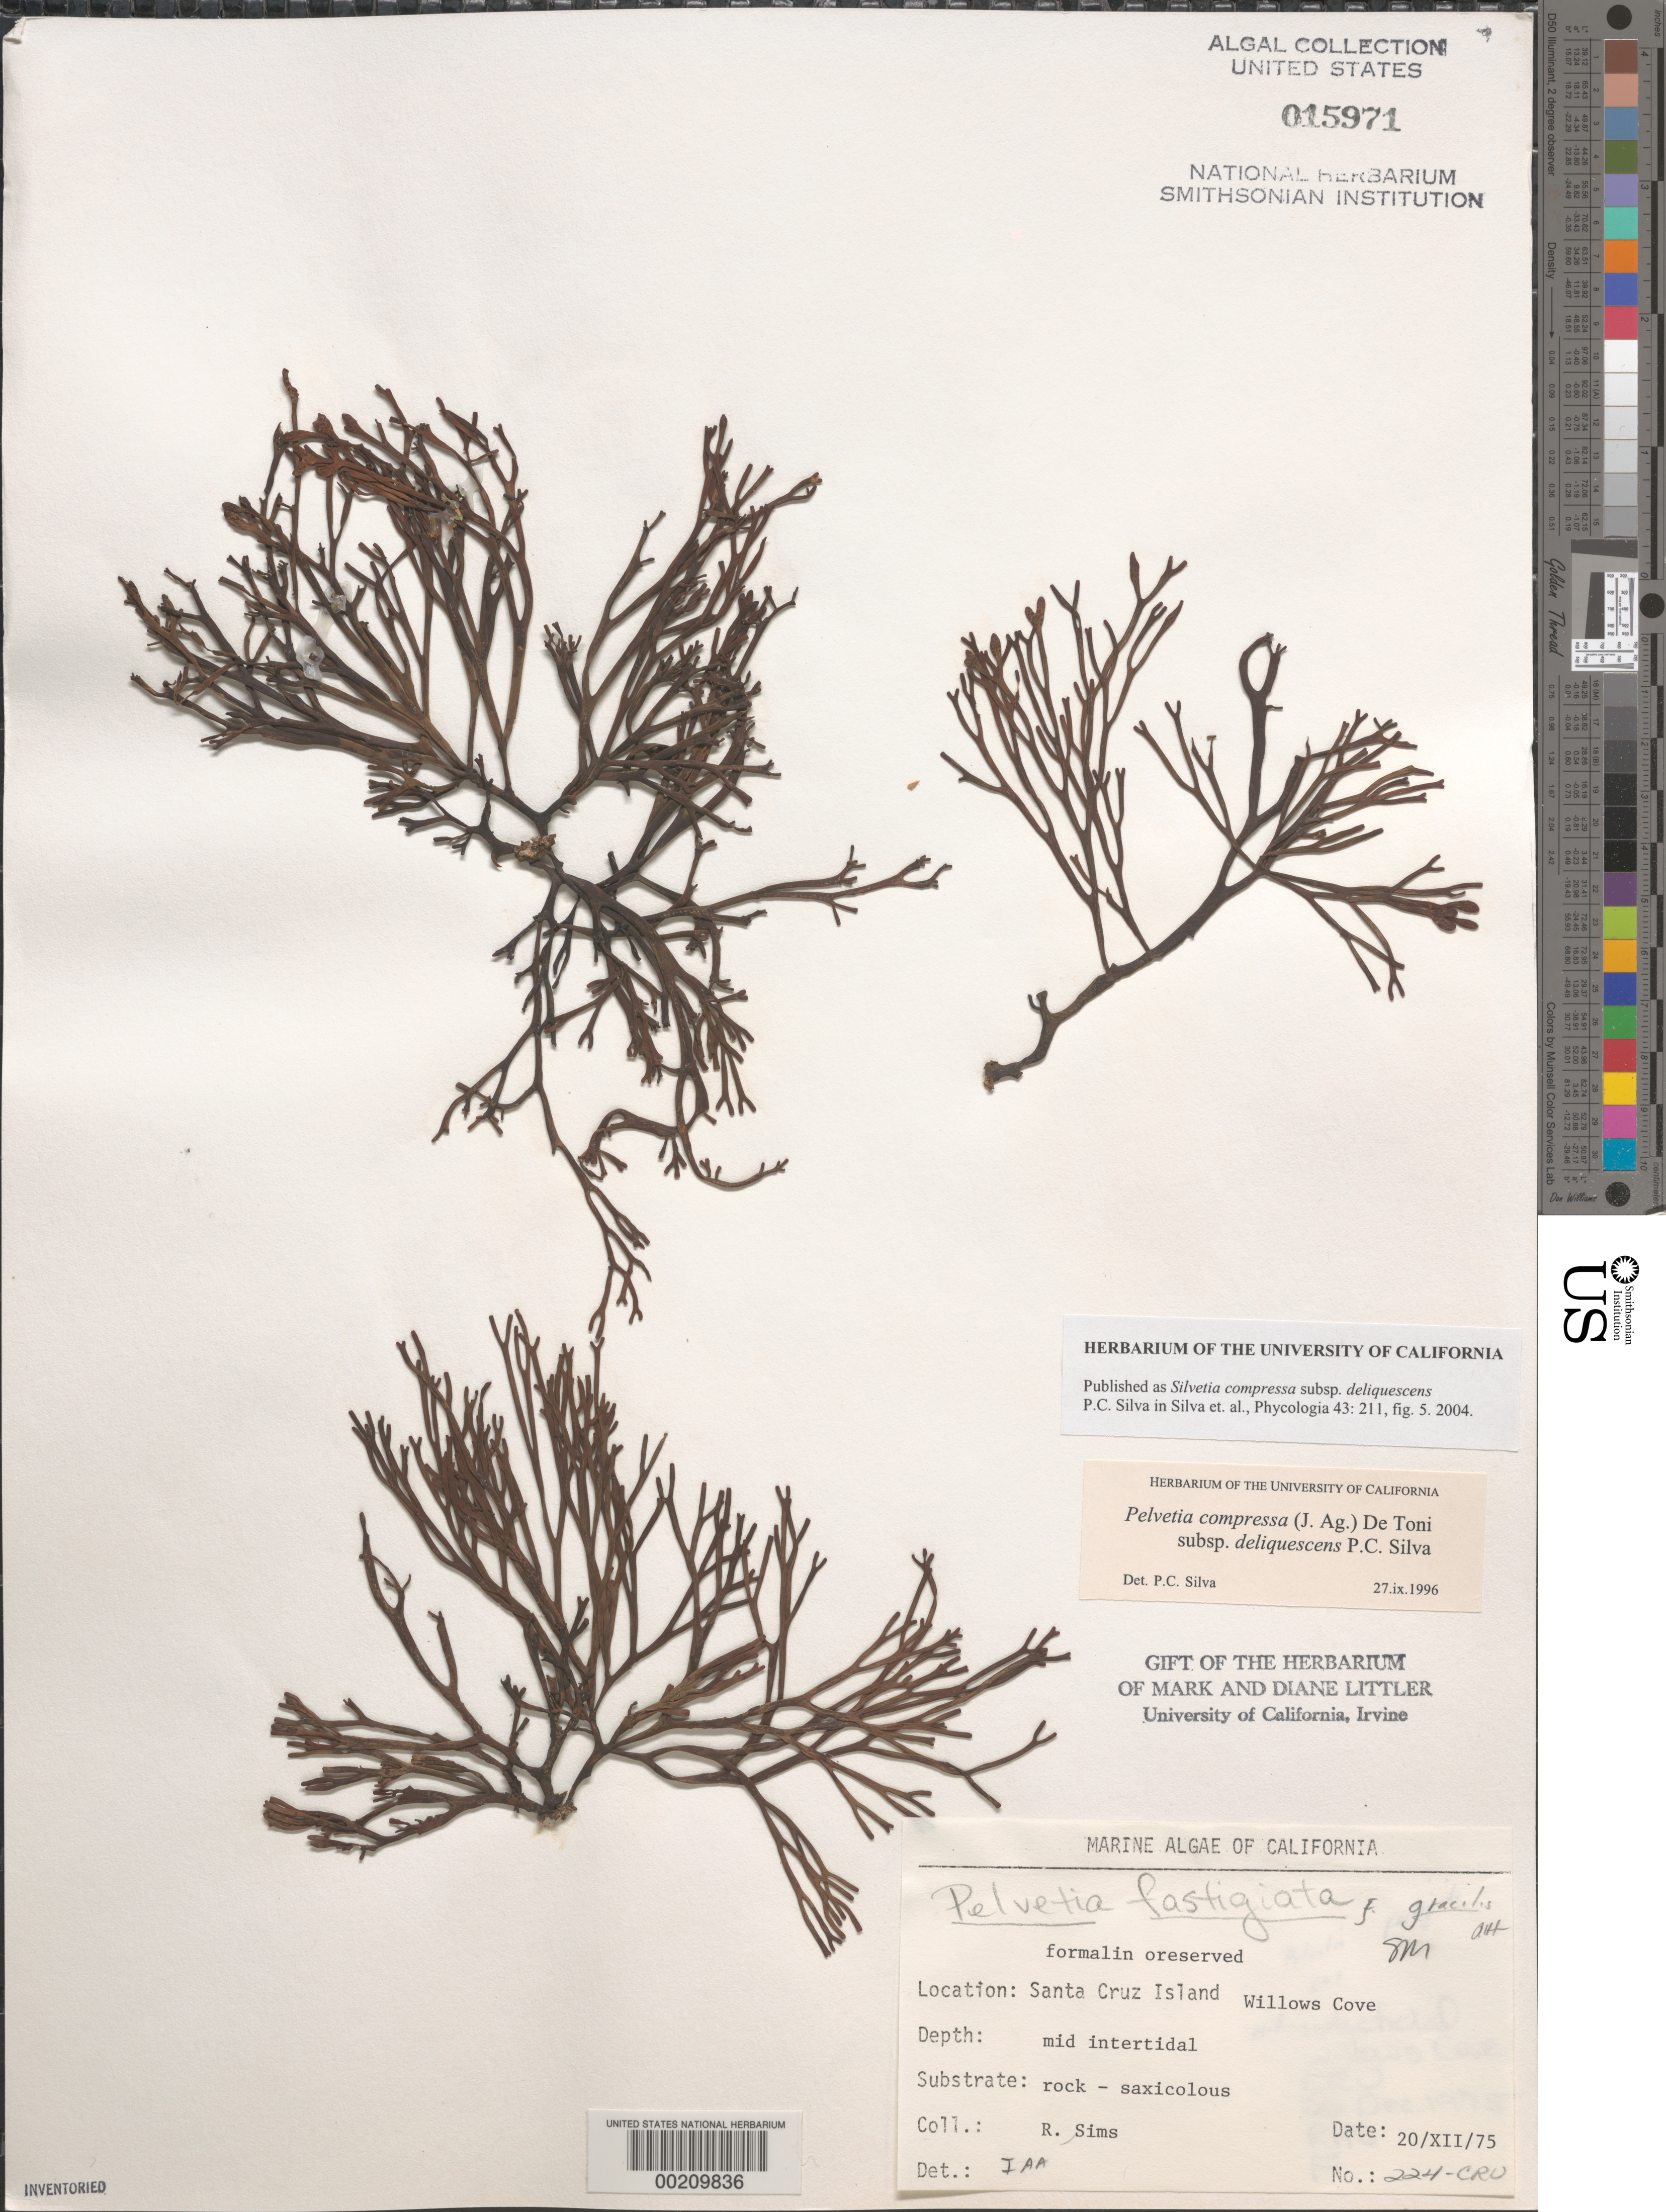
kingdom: Chromista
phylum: Ochrophyta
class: Phaeophyceae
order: Fucales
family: Fucaceae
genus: Silvetia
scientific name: Silvetia compressa subsp. deliquescens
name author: P.C. Silva in P.C. Silva et al.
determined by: Silva, P. C.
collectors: R. H. Sims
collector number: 224-CRU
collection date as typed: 20 Dec 1975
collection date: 1975-12-20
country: United States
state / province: California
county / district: Santa Barbara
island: Santa Cruz Island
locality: Willows Cove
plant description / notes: BLM-SOCALBIGHT Rocky Intertidal Survey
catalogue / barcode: US 15971